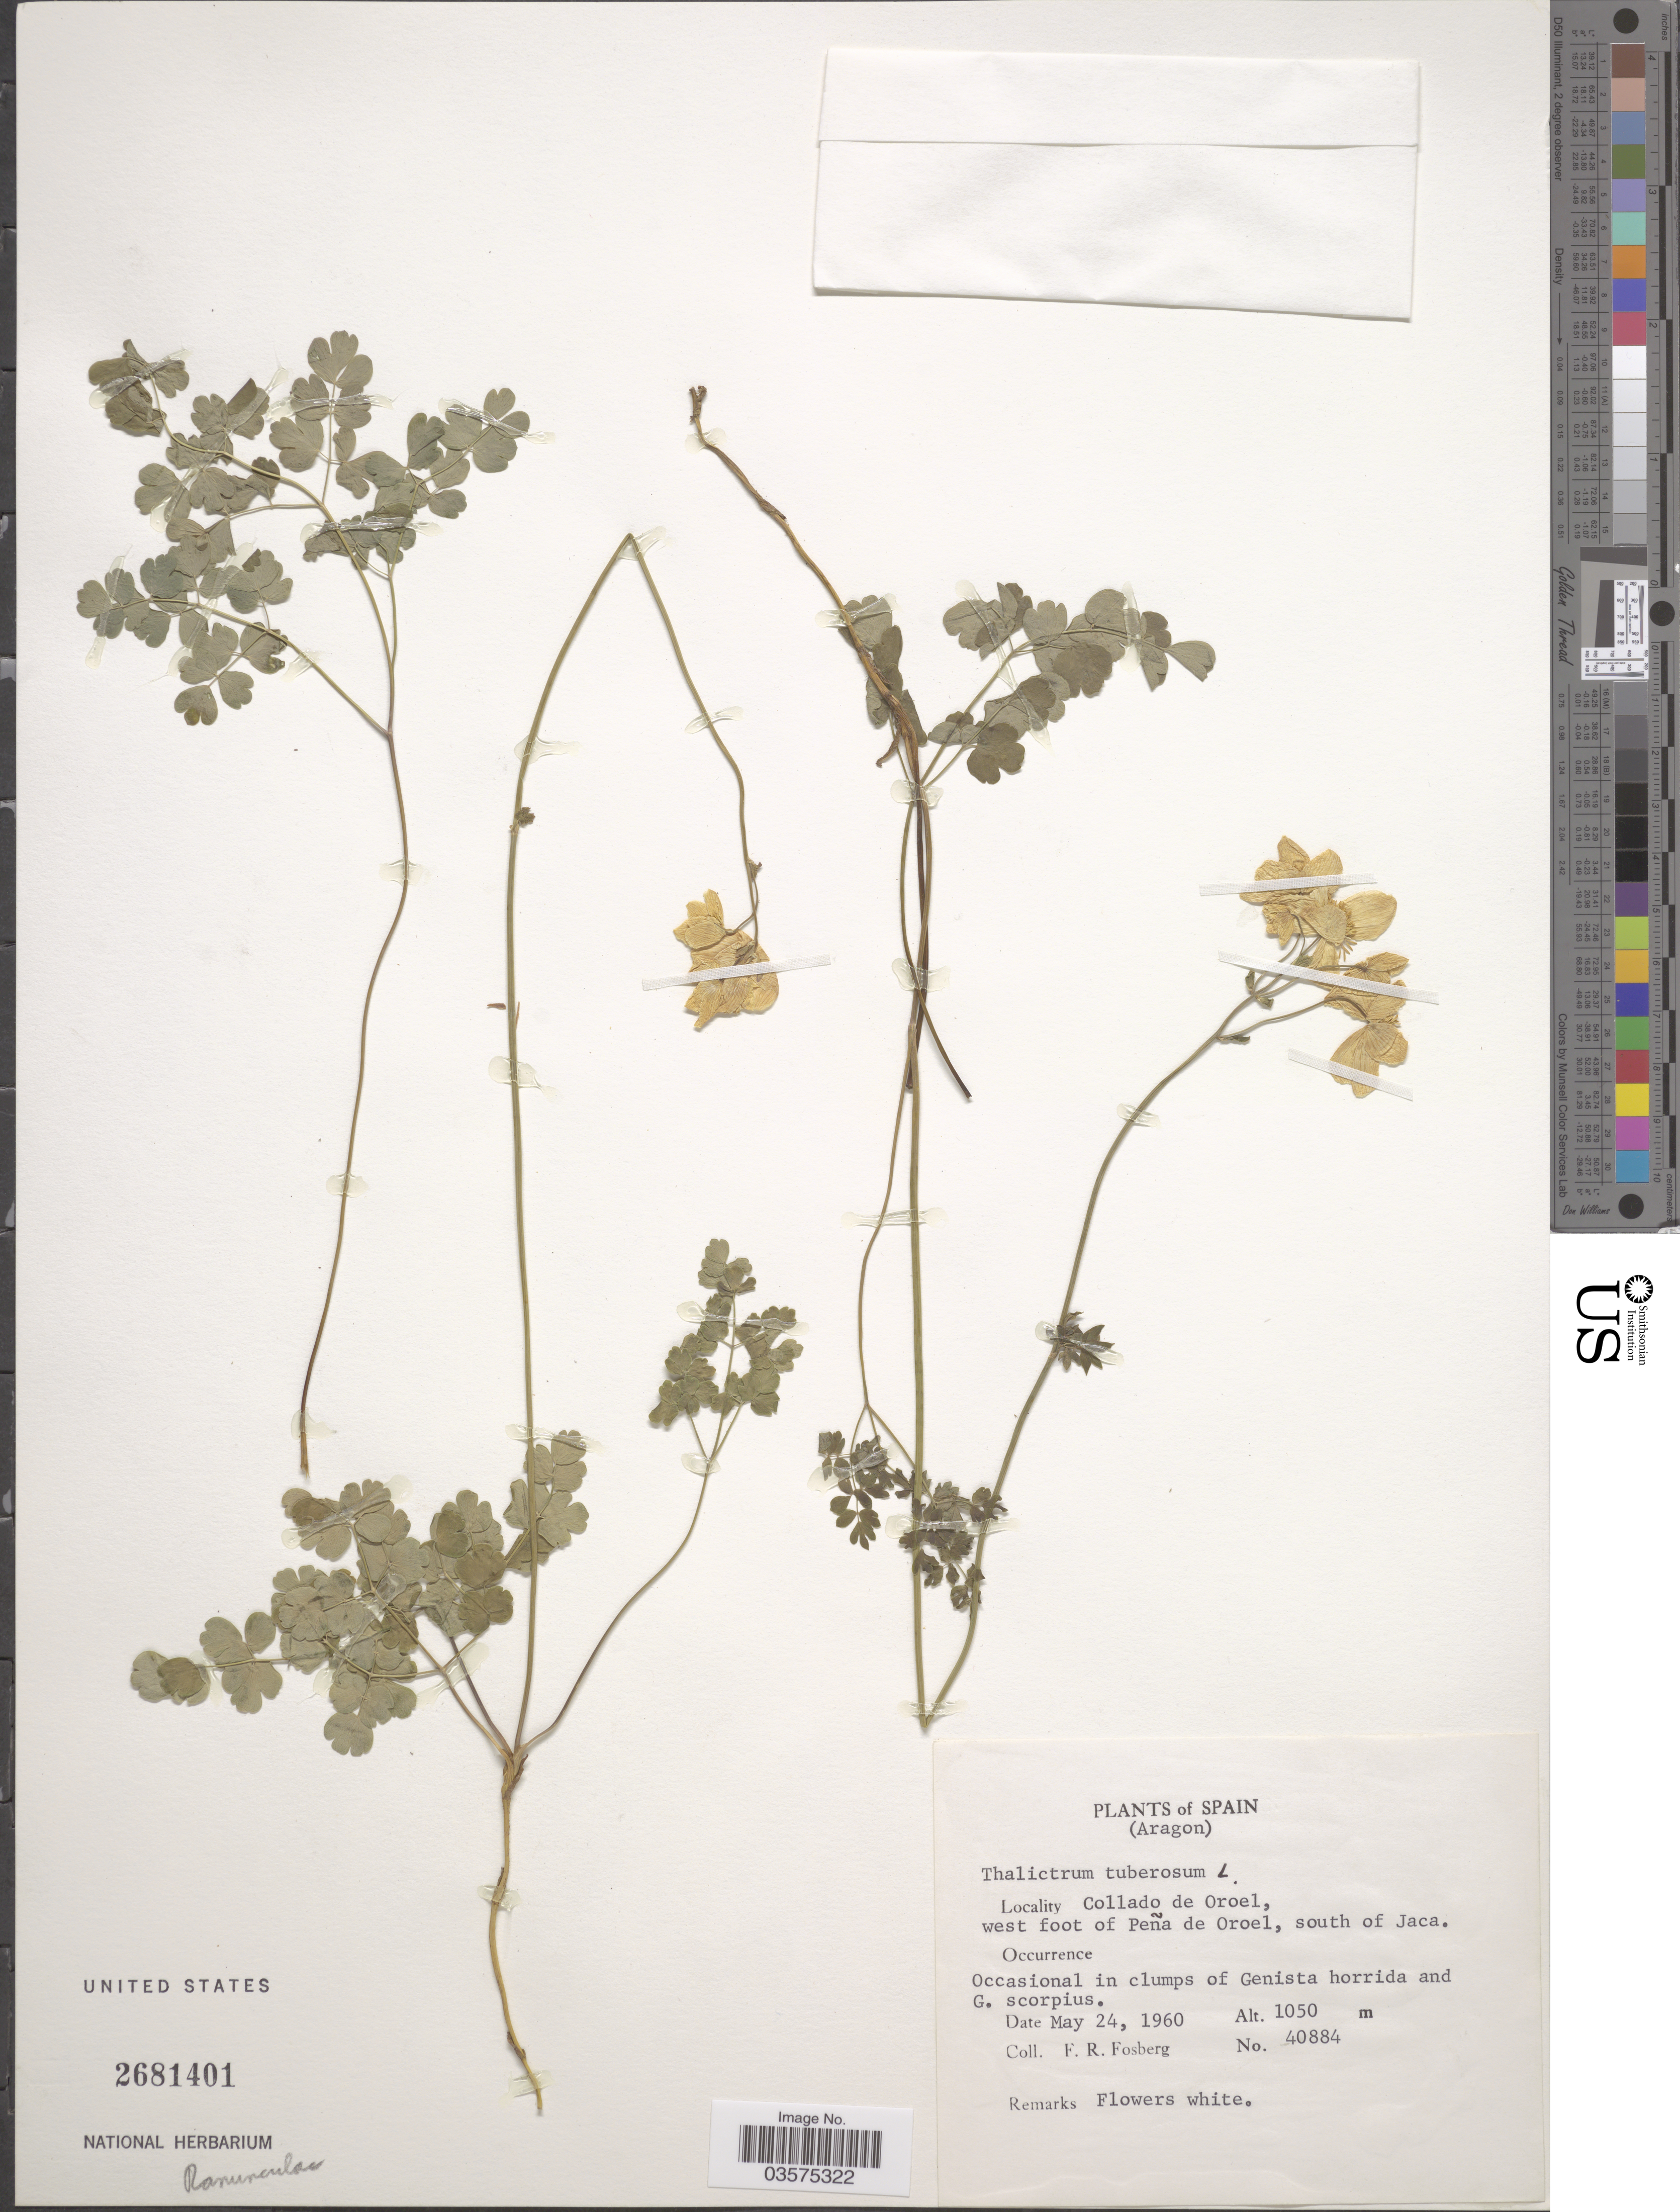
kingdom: Plantae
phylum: Tracheophyta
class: Magnoliopsida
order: Ranunculales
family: Ranunculaceae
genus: Thalictrum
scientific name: Thalictrum tuberosum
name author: L.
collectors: F. R. Fosberg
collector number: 40884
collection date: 1960-05-24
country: Spain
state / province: Aragón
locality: Collado de Oroel, west foot of Peña de Oroel, south of Jaca.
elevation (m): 1050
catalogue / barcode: US 2681401